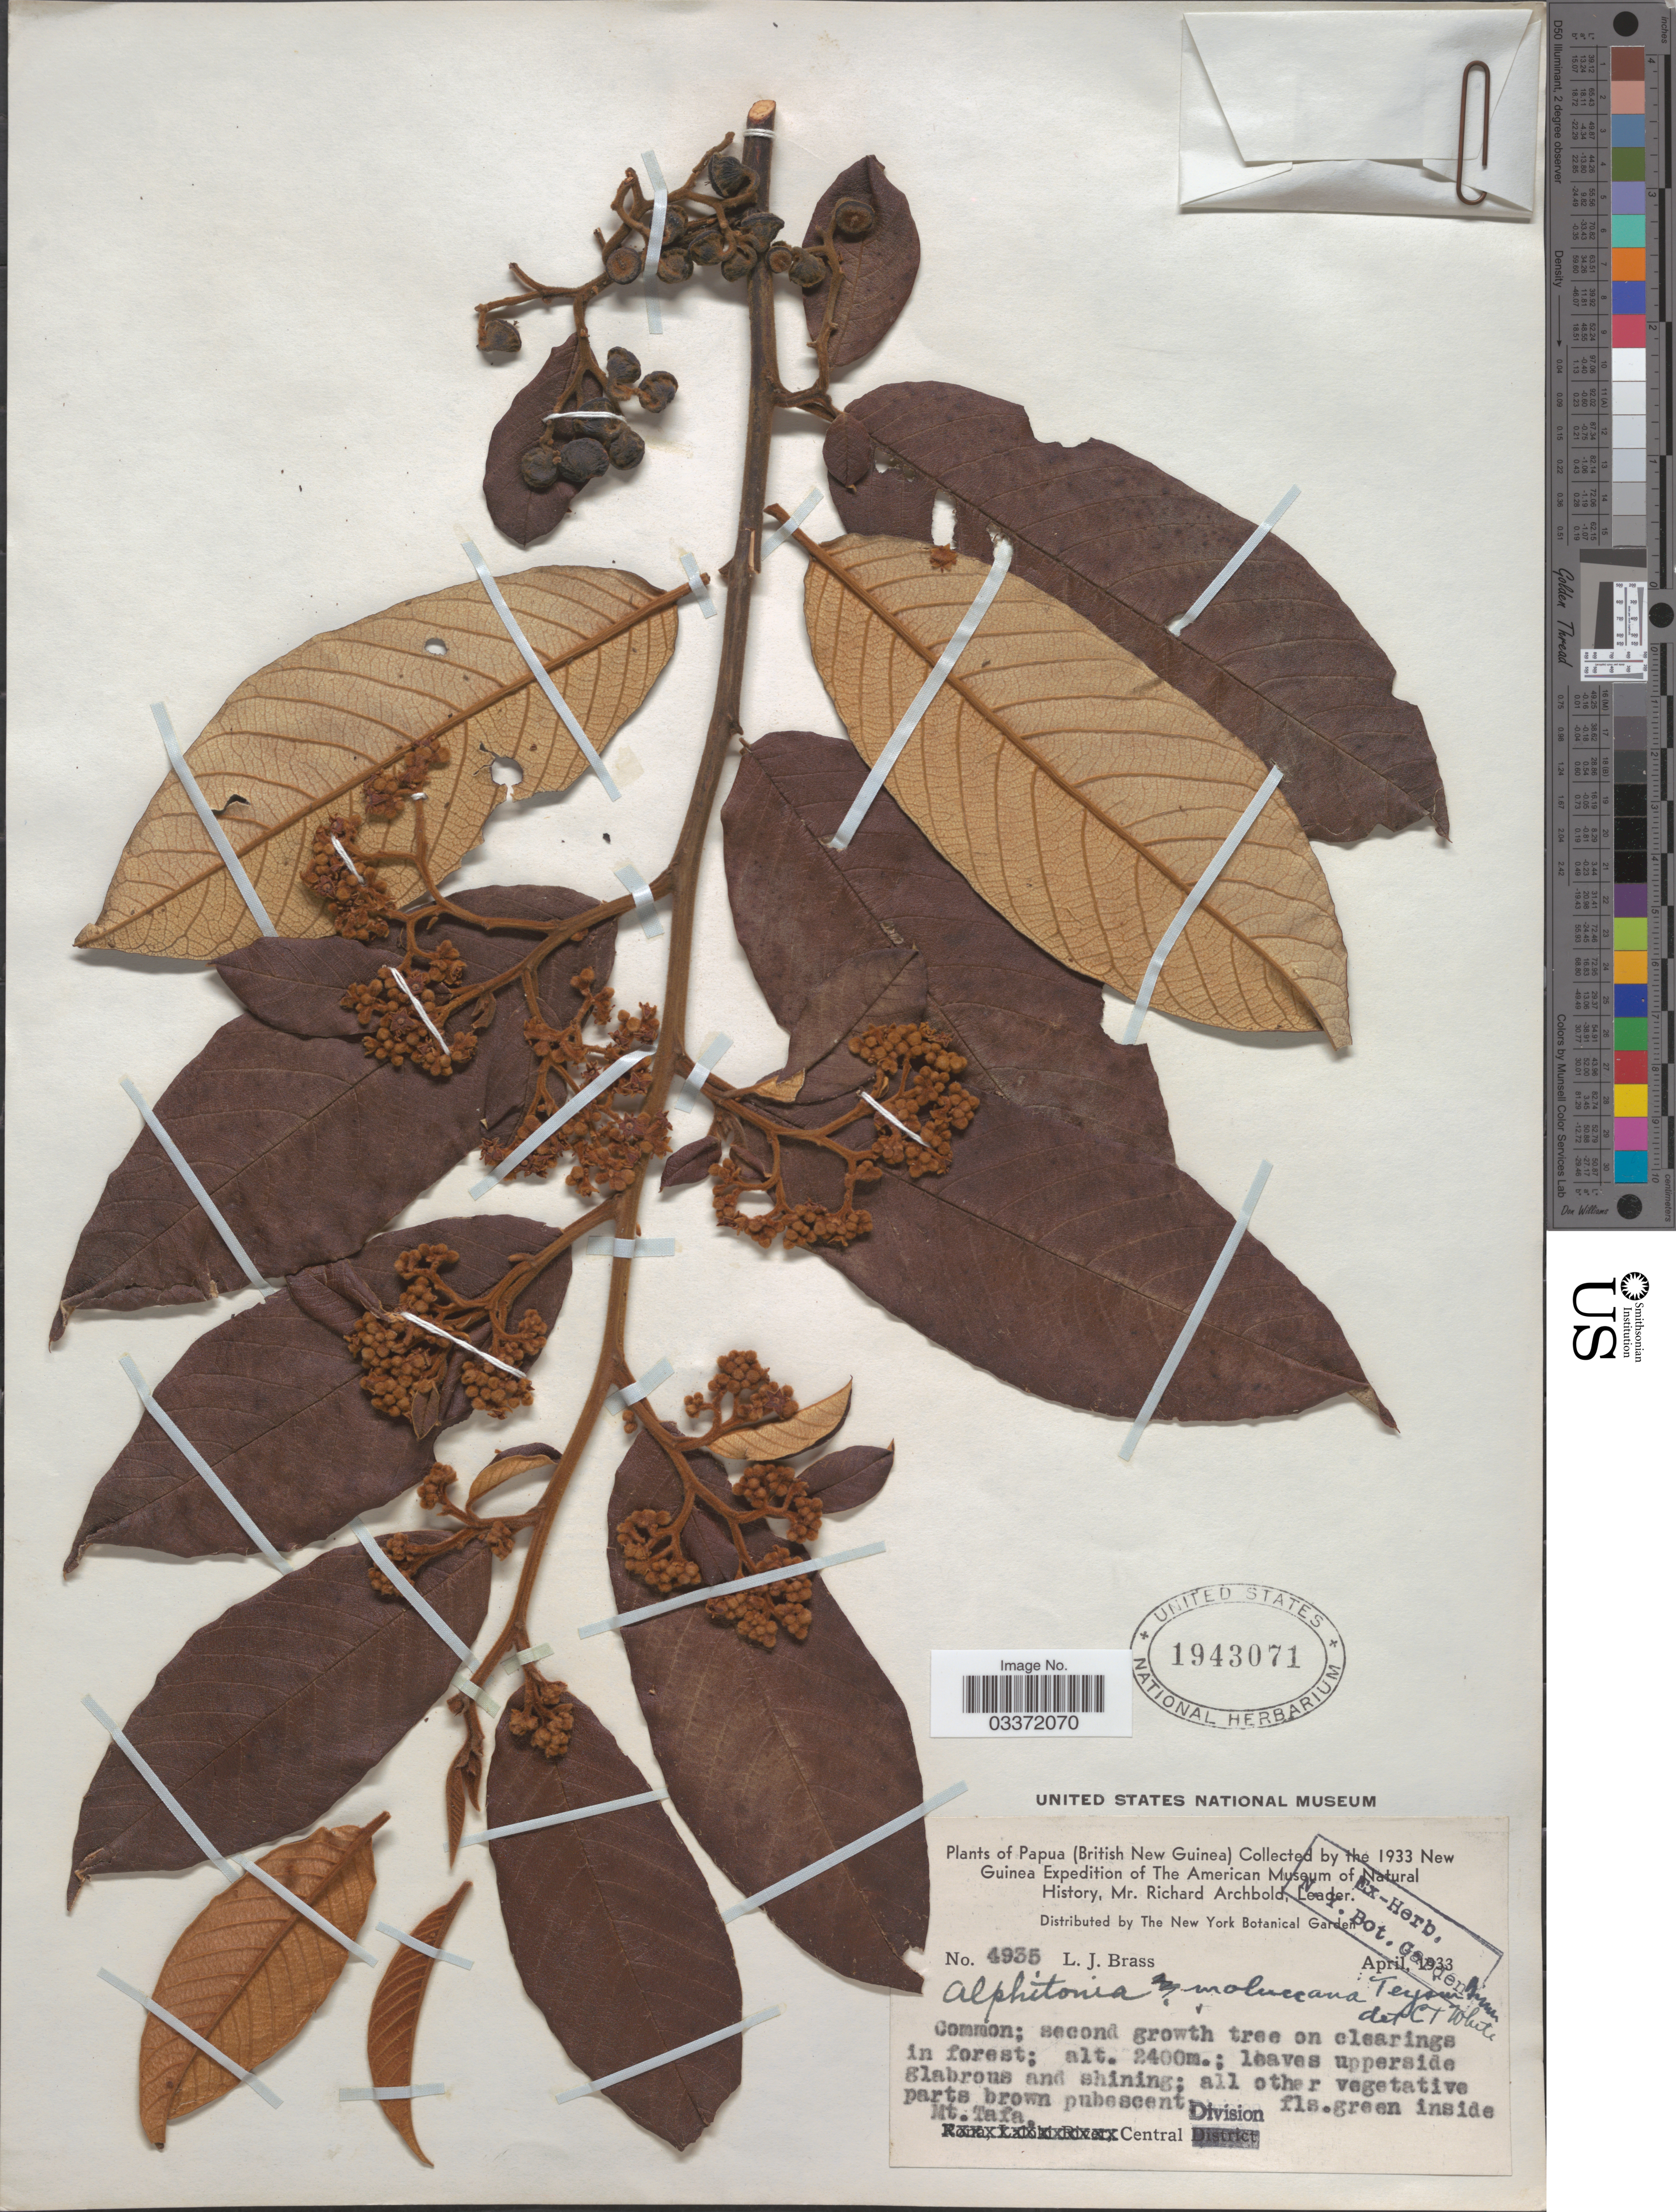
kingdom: Plantae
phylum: Tracheophyta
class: Magnoliopsida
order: Rosales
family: Rhamnaceae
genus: Alphitonia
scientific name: Alphitonia moluccana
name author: Teijsm. & Binn.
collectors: L. J. Brass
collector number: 4935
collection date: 1933-04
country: Papua New Guinea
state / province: Central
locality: Papua (British New Guinea). Mt. Tafa, Central Division.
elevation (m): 2400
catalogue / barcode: US 1943071